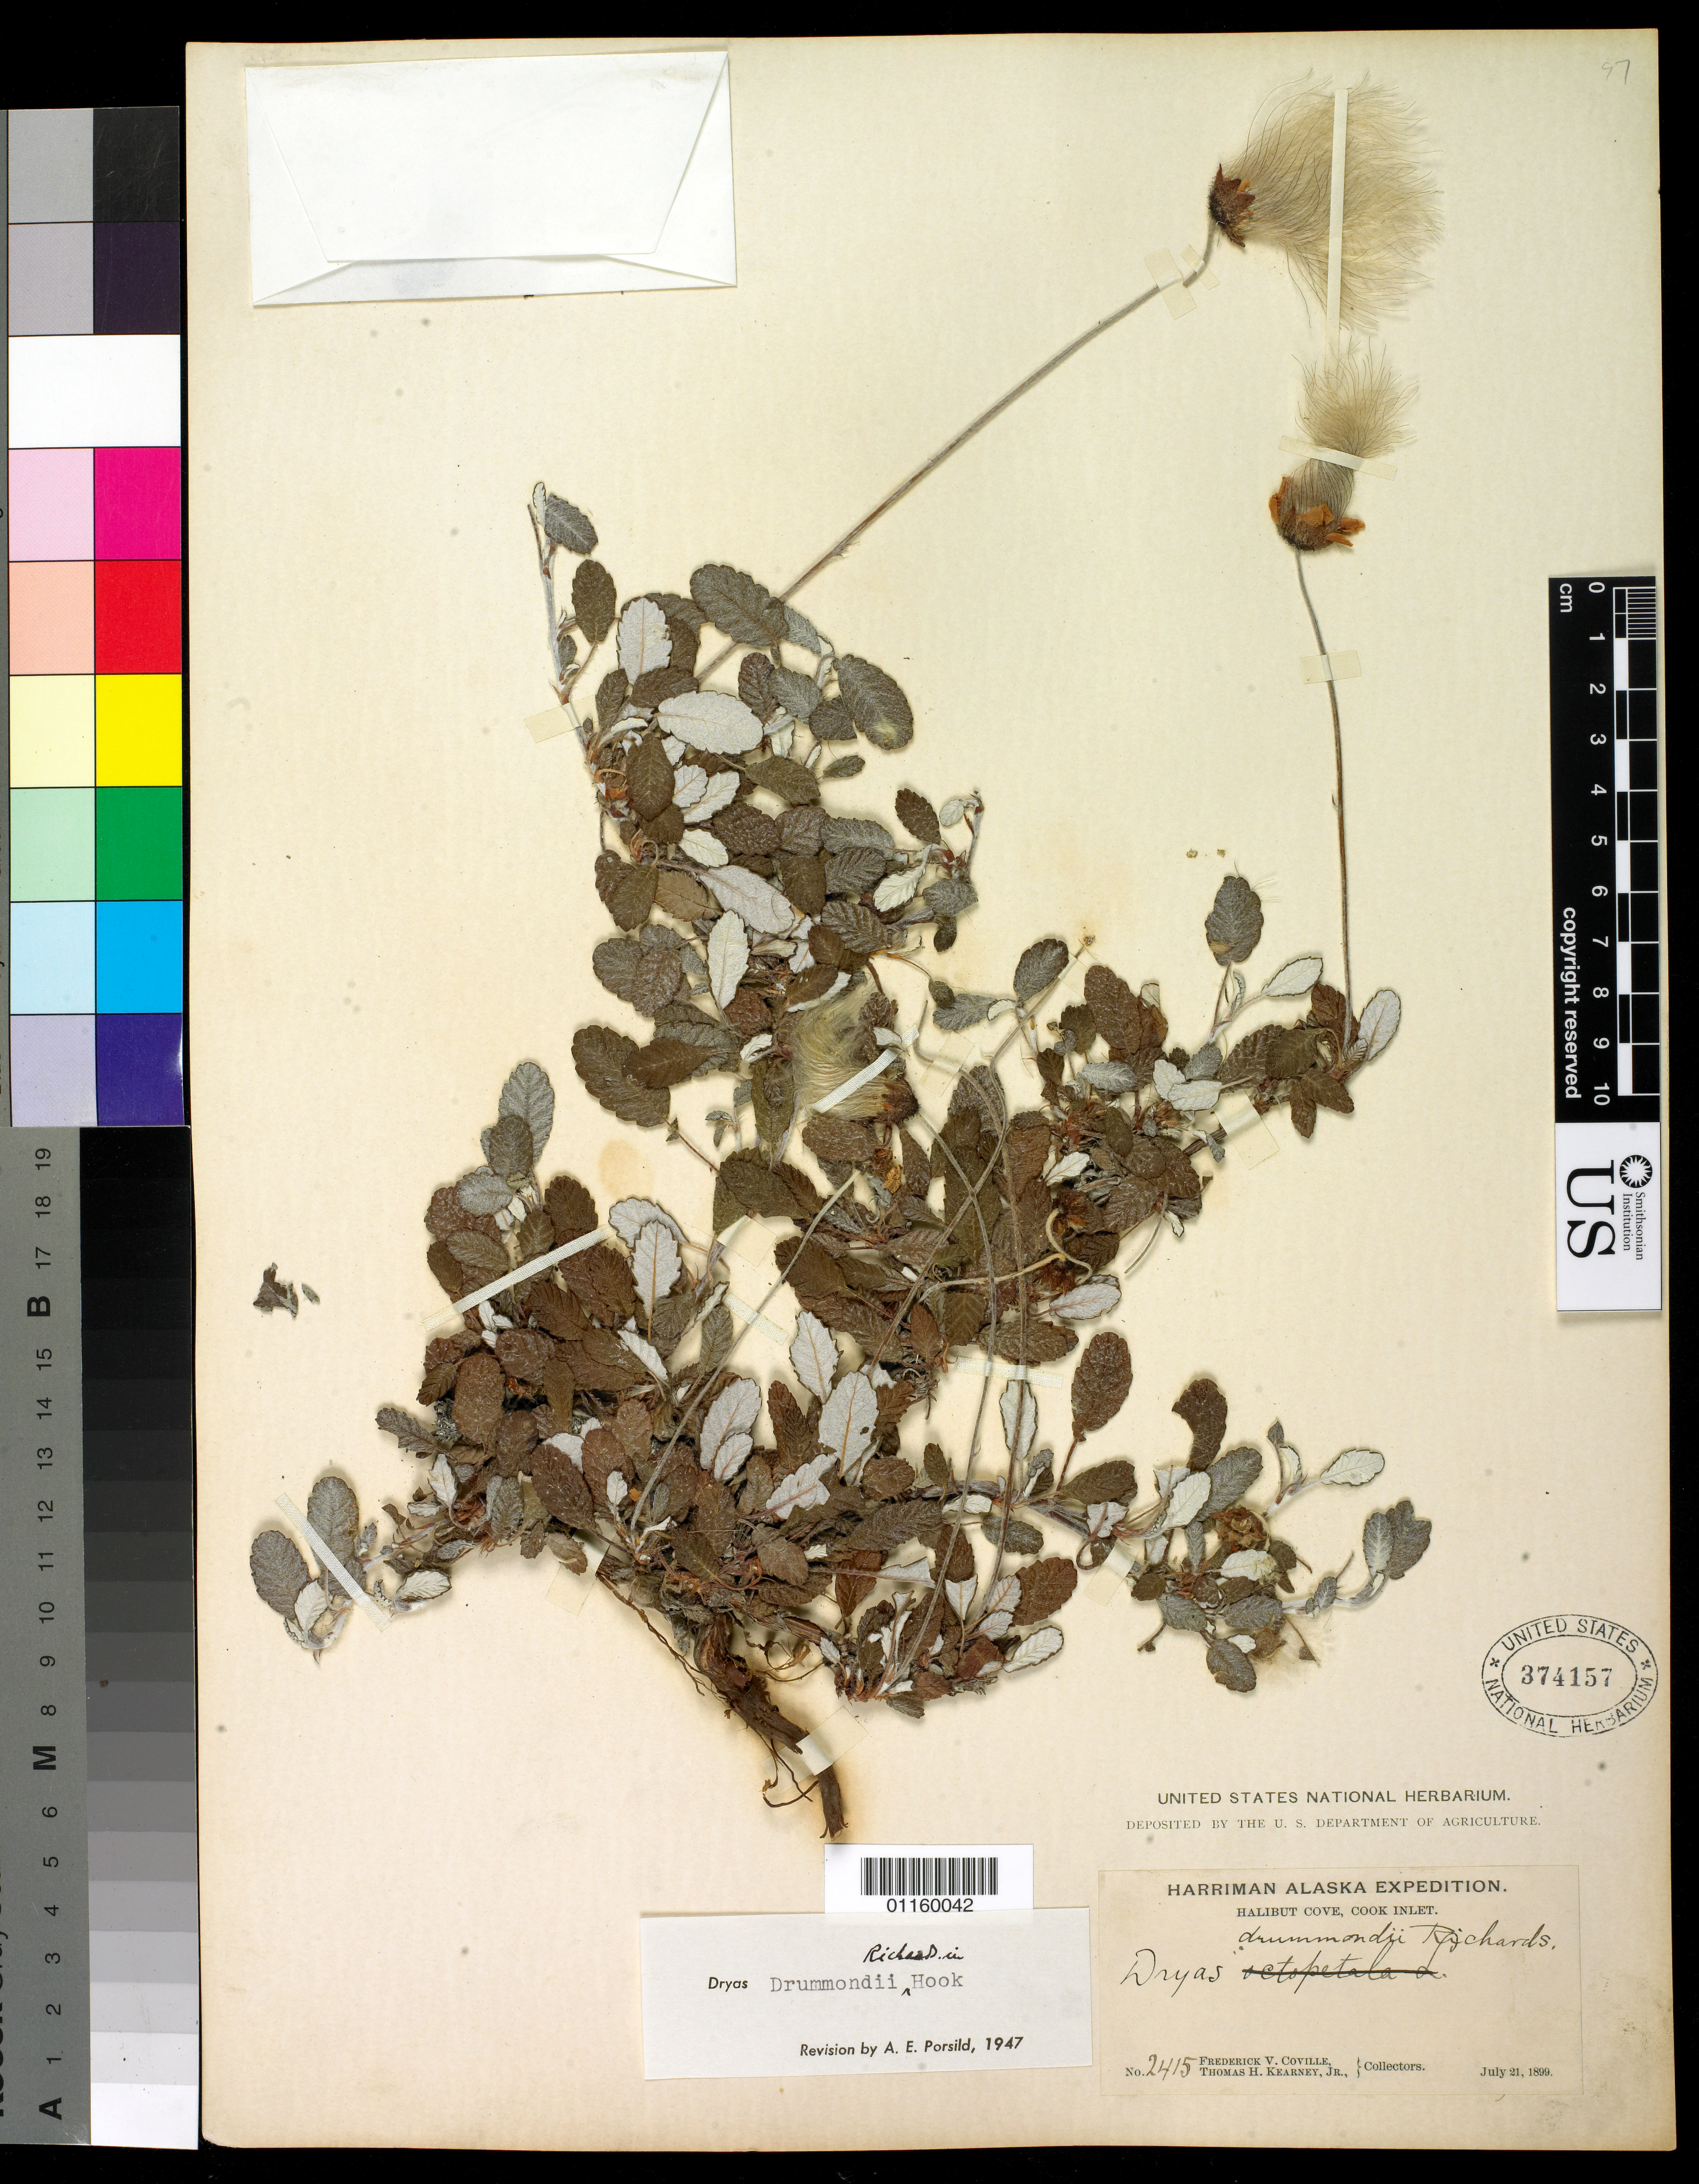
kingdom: Plantae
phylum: Tracheophyta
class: Magnoliopsida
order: Rosales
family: Rosaceae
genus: Dryas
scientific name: Dryas drummondii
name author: Hook. & Richardson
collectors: F. V. Coville & T. H. Kearney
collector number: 2415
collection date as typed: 21 Jul 1899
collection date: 1899-07-21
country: United States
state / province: Alaska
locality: Halibut Cove, Cook Inlet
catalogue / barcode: US 374157